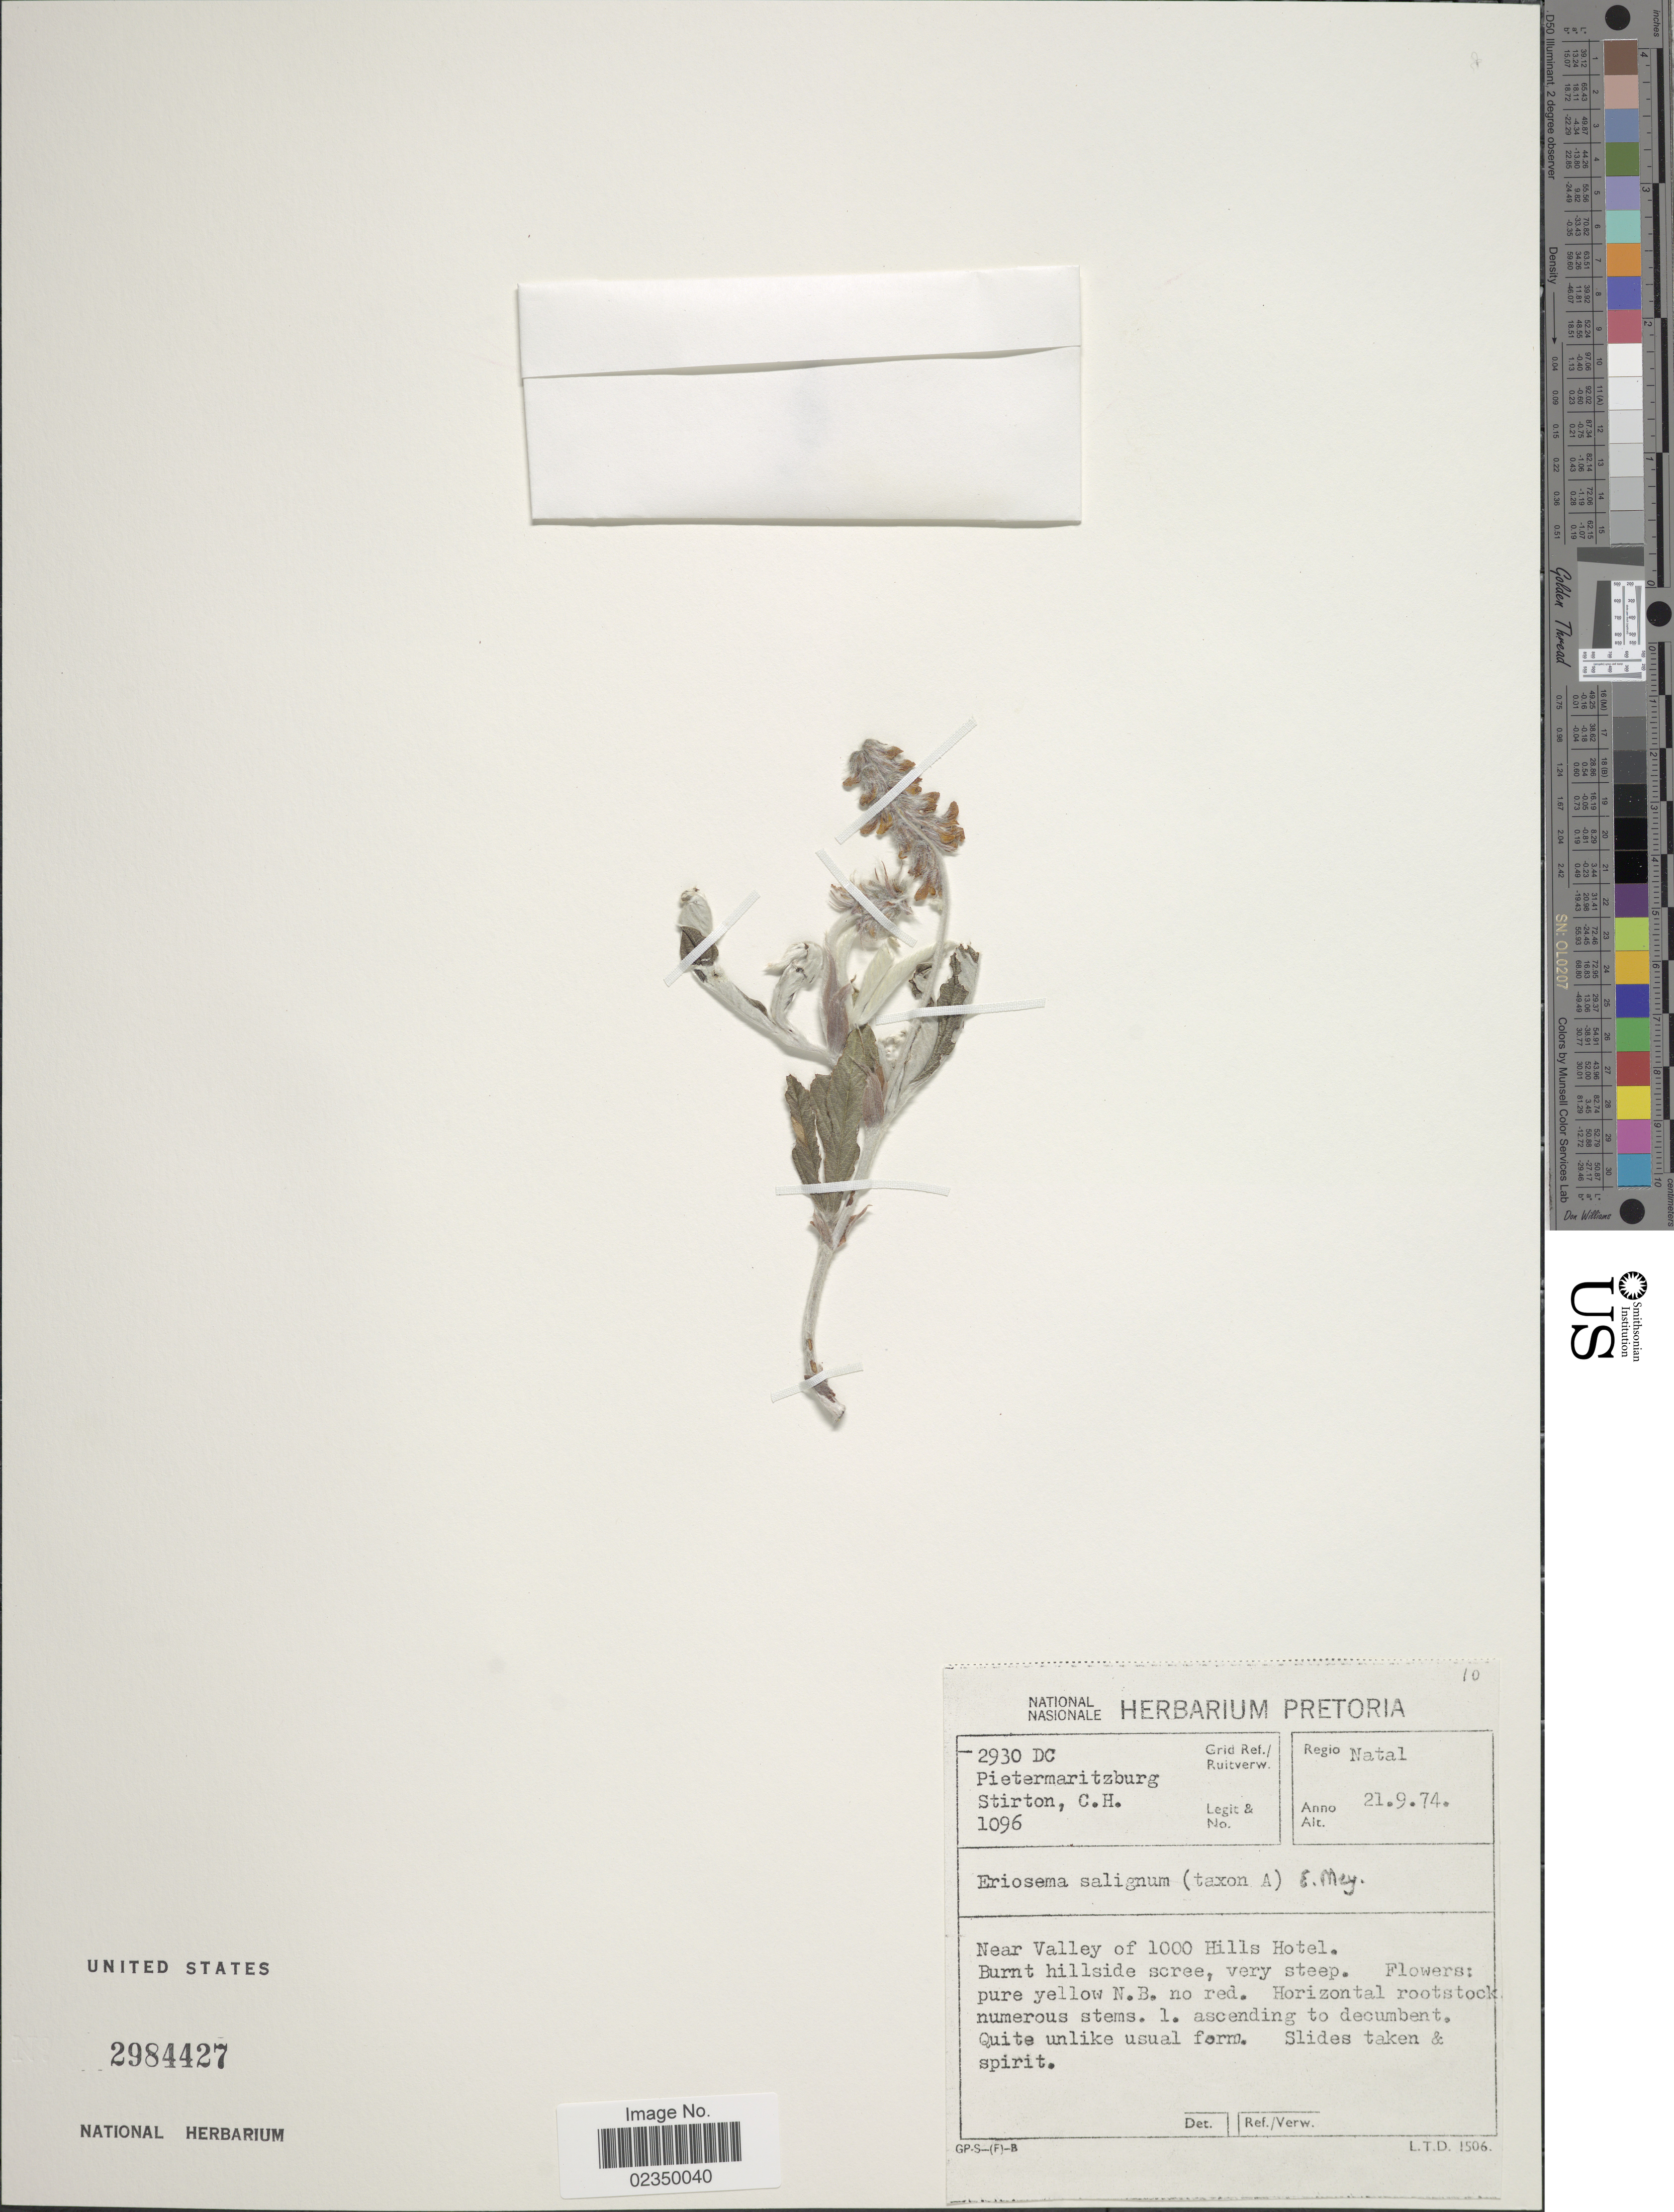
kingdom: Plantae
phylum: Tracheophyta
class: Magnoliopsida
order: Fabales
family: Fabaceae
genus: Eriosema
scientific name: Eriosema salignum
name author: E. Mey.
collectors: C. H. Stirton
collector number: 1096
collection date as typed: Transcribed d/m/y: 21/9/74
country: South Africa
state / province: KwaZulu-Natal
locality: Regio Natal. Near Valley of 1000 Hills Hotel. Burnt hillside scree.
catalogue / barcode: US 2984427